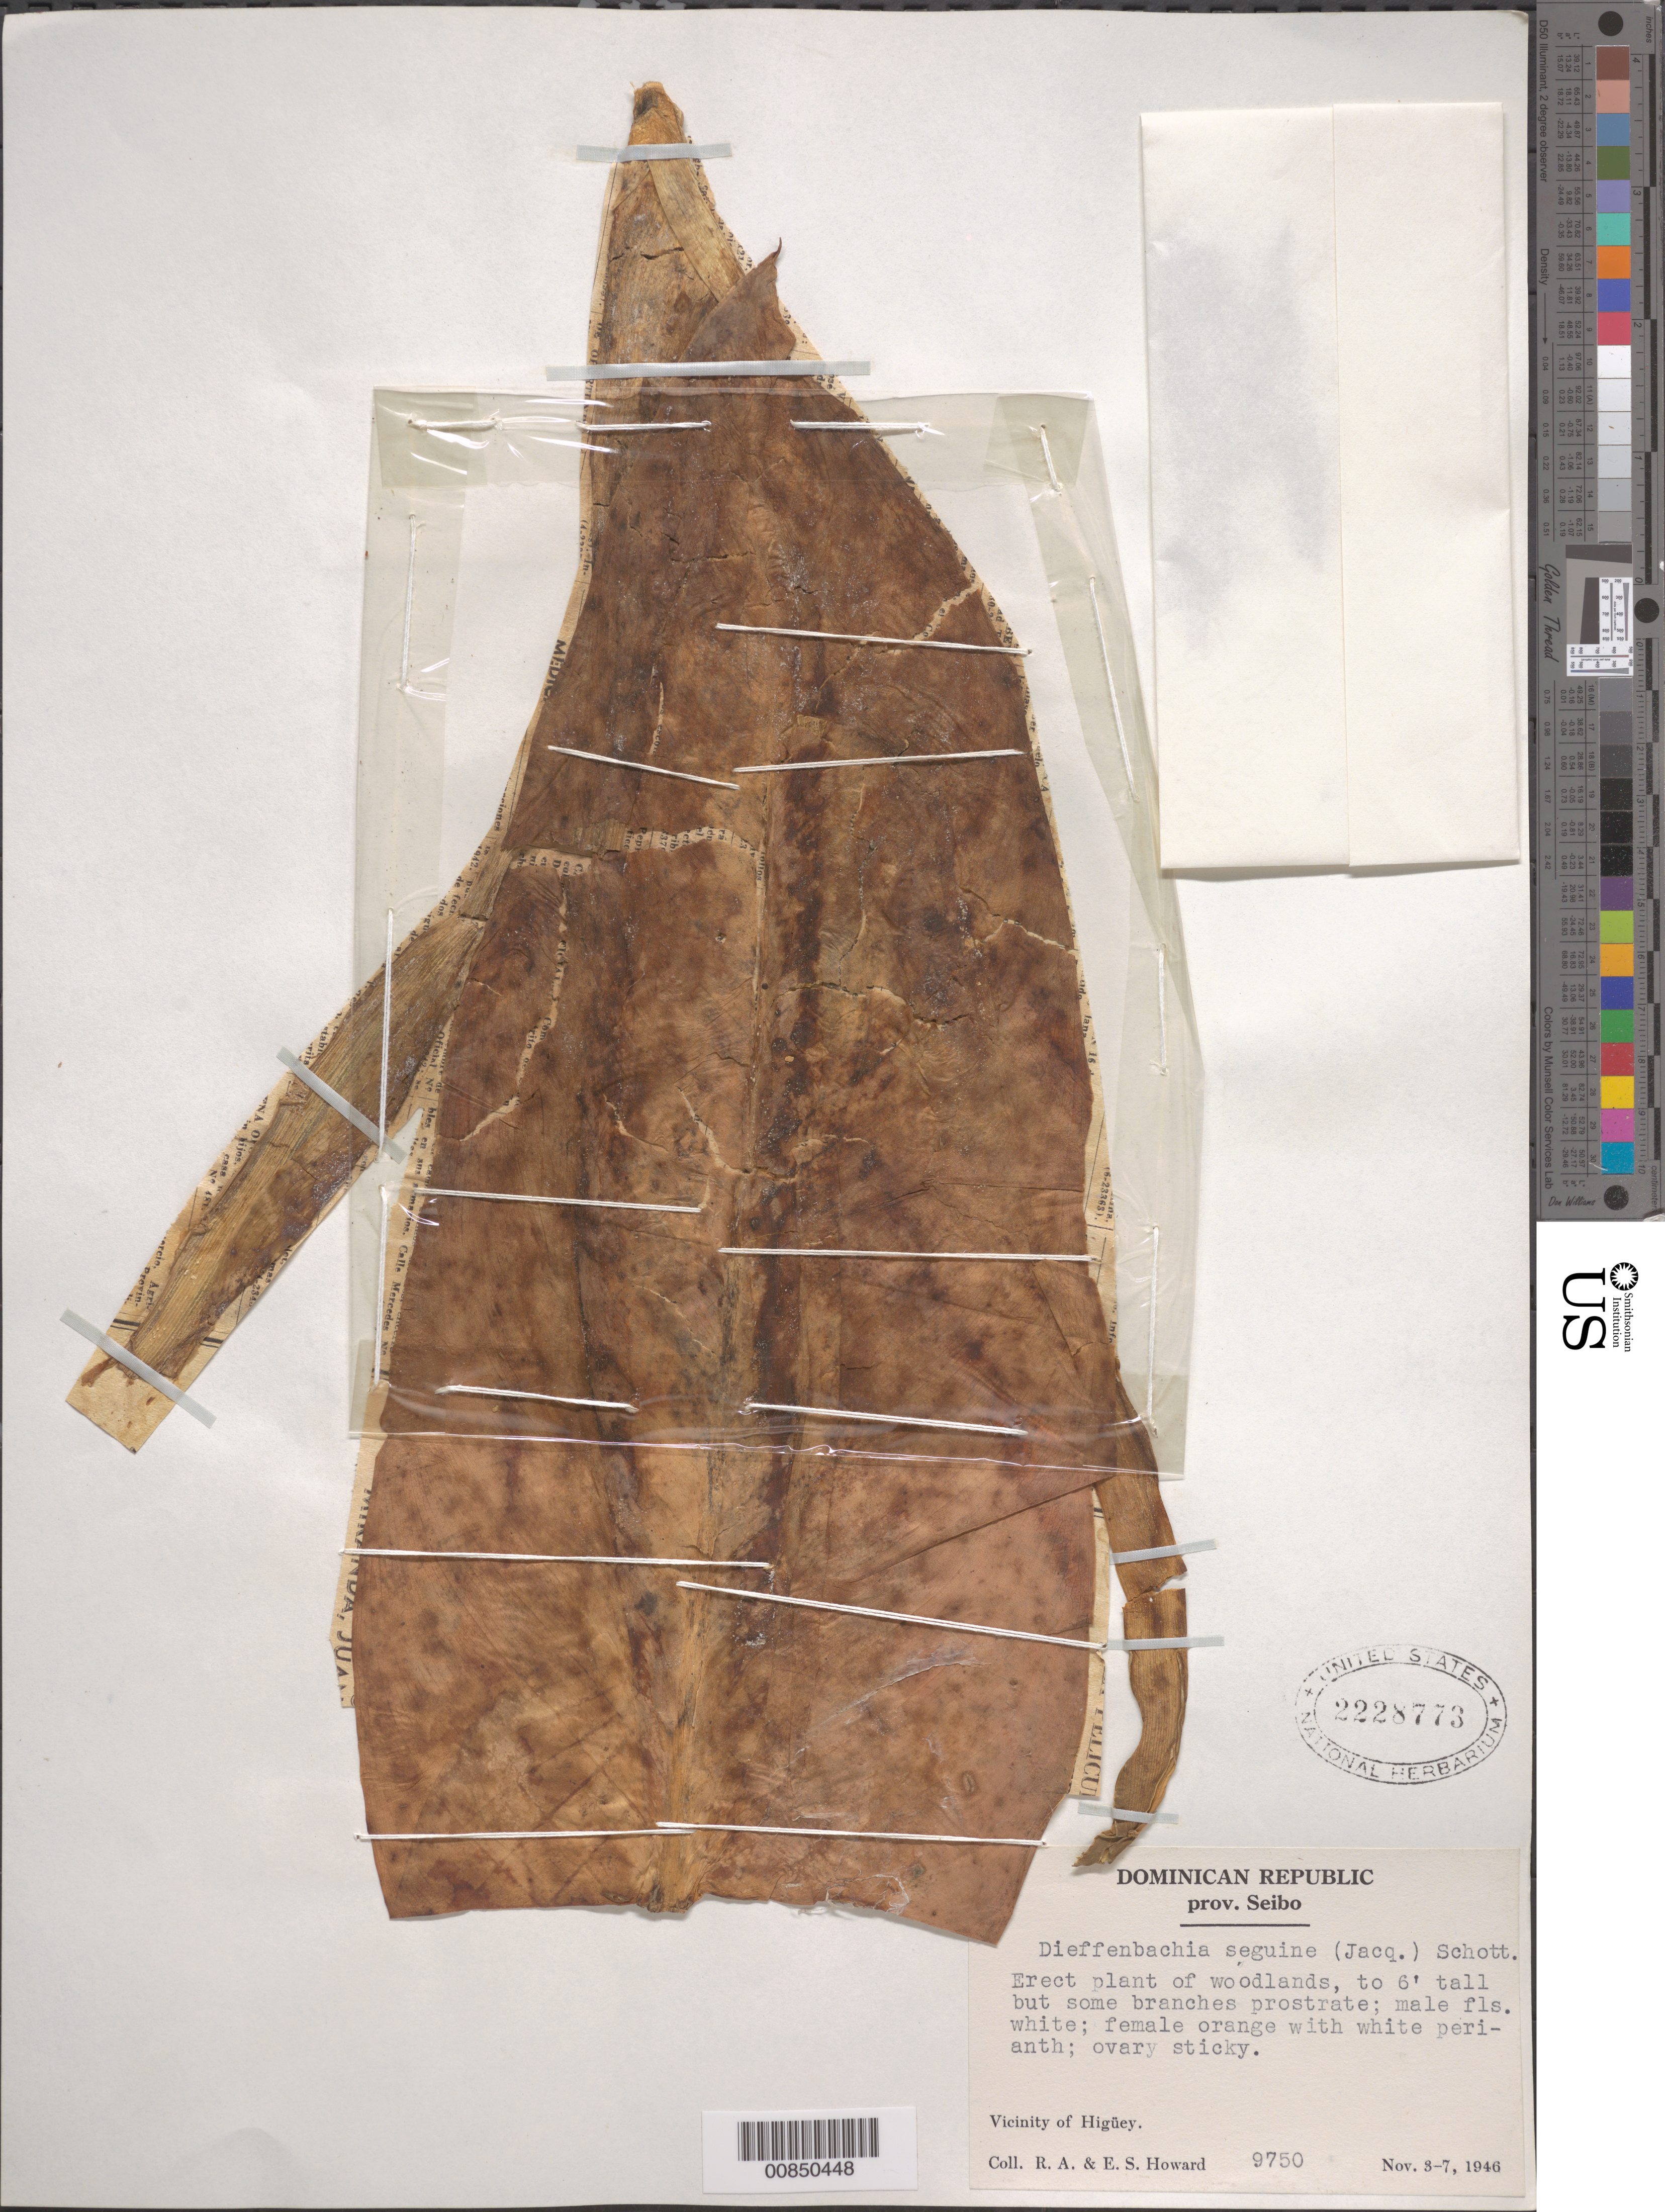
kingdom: Plantae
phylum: Tracheophyta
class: Liliopsida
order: Alismatales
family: Araceae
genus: Dieffenbachia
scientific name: Dieffenbachia seguine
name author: (Jacq.) Schott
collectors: R. A. Howard & E. S. Howard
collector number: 9750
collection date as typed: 03 Nov 1946 to 07 Nov 1946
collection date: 1946-11-03/1946-11-07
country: Dominican Republic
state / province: El Seibo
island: Hispaniola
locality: Vicinity of Higüey.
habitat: Woodlands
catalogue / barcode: US 2228773